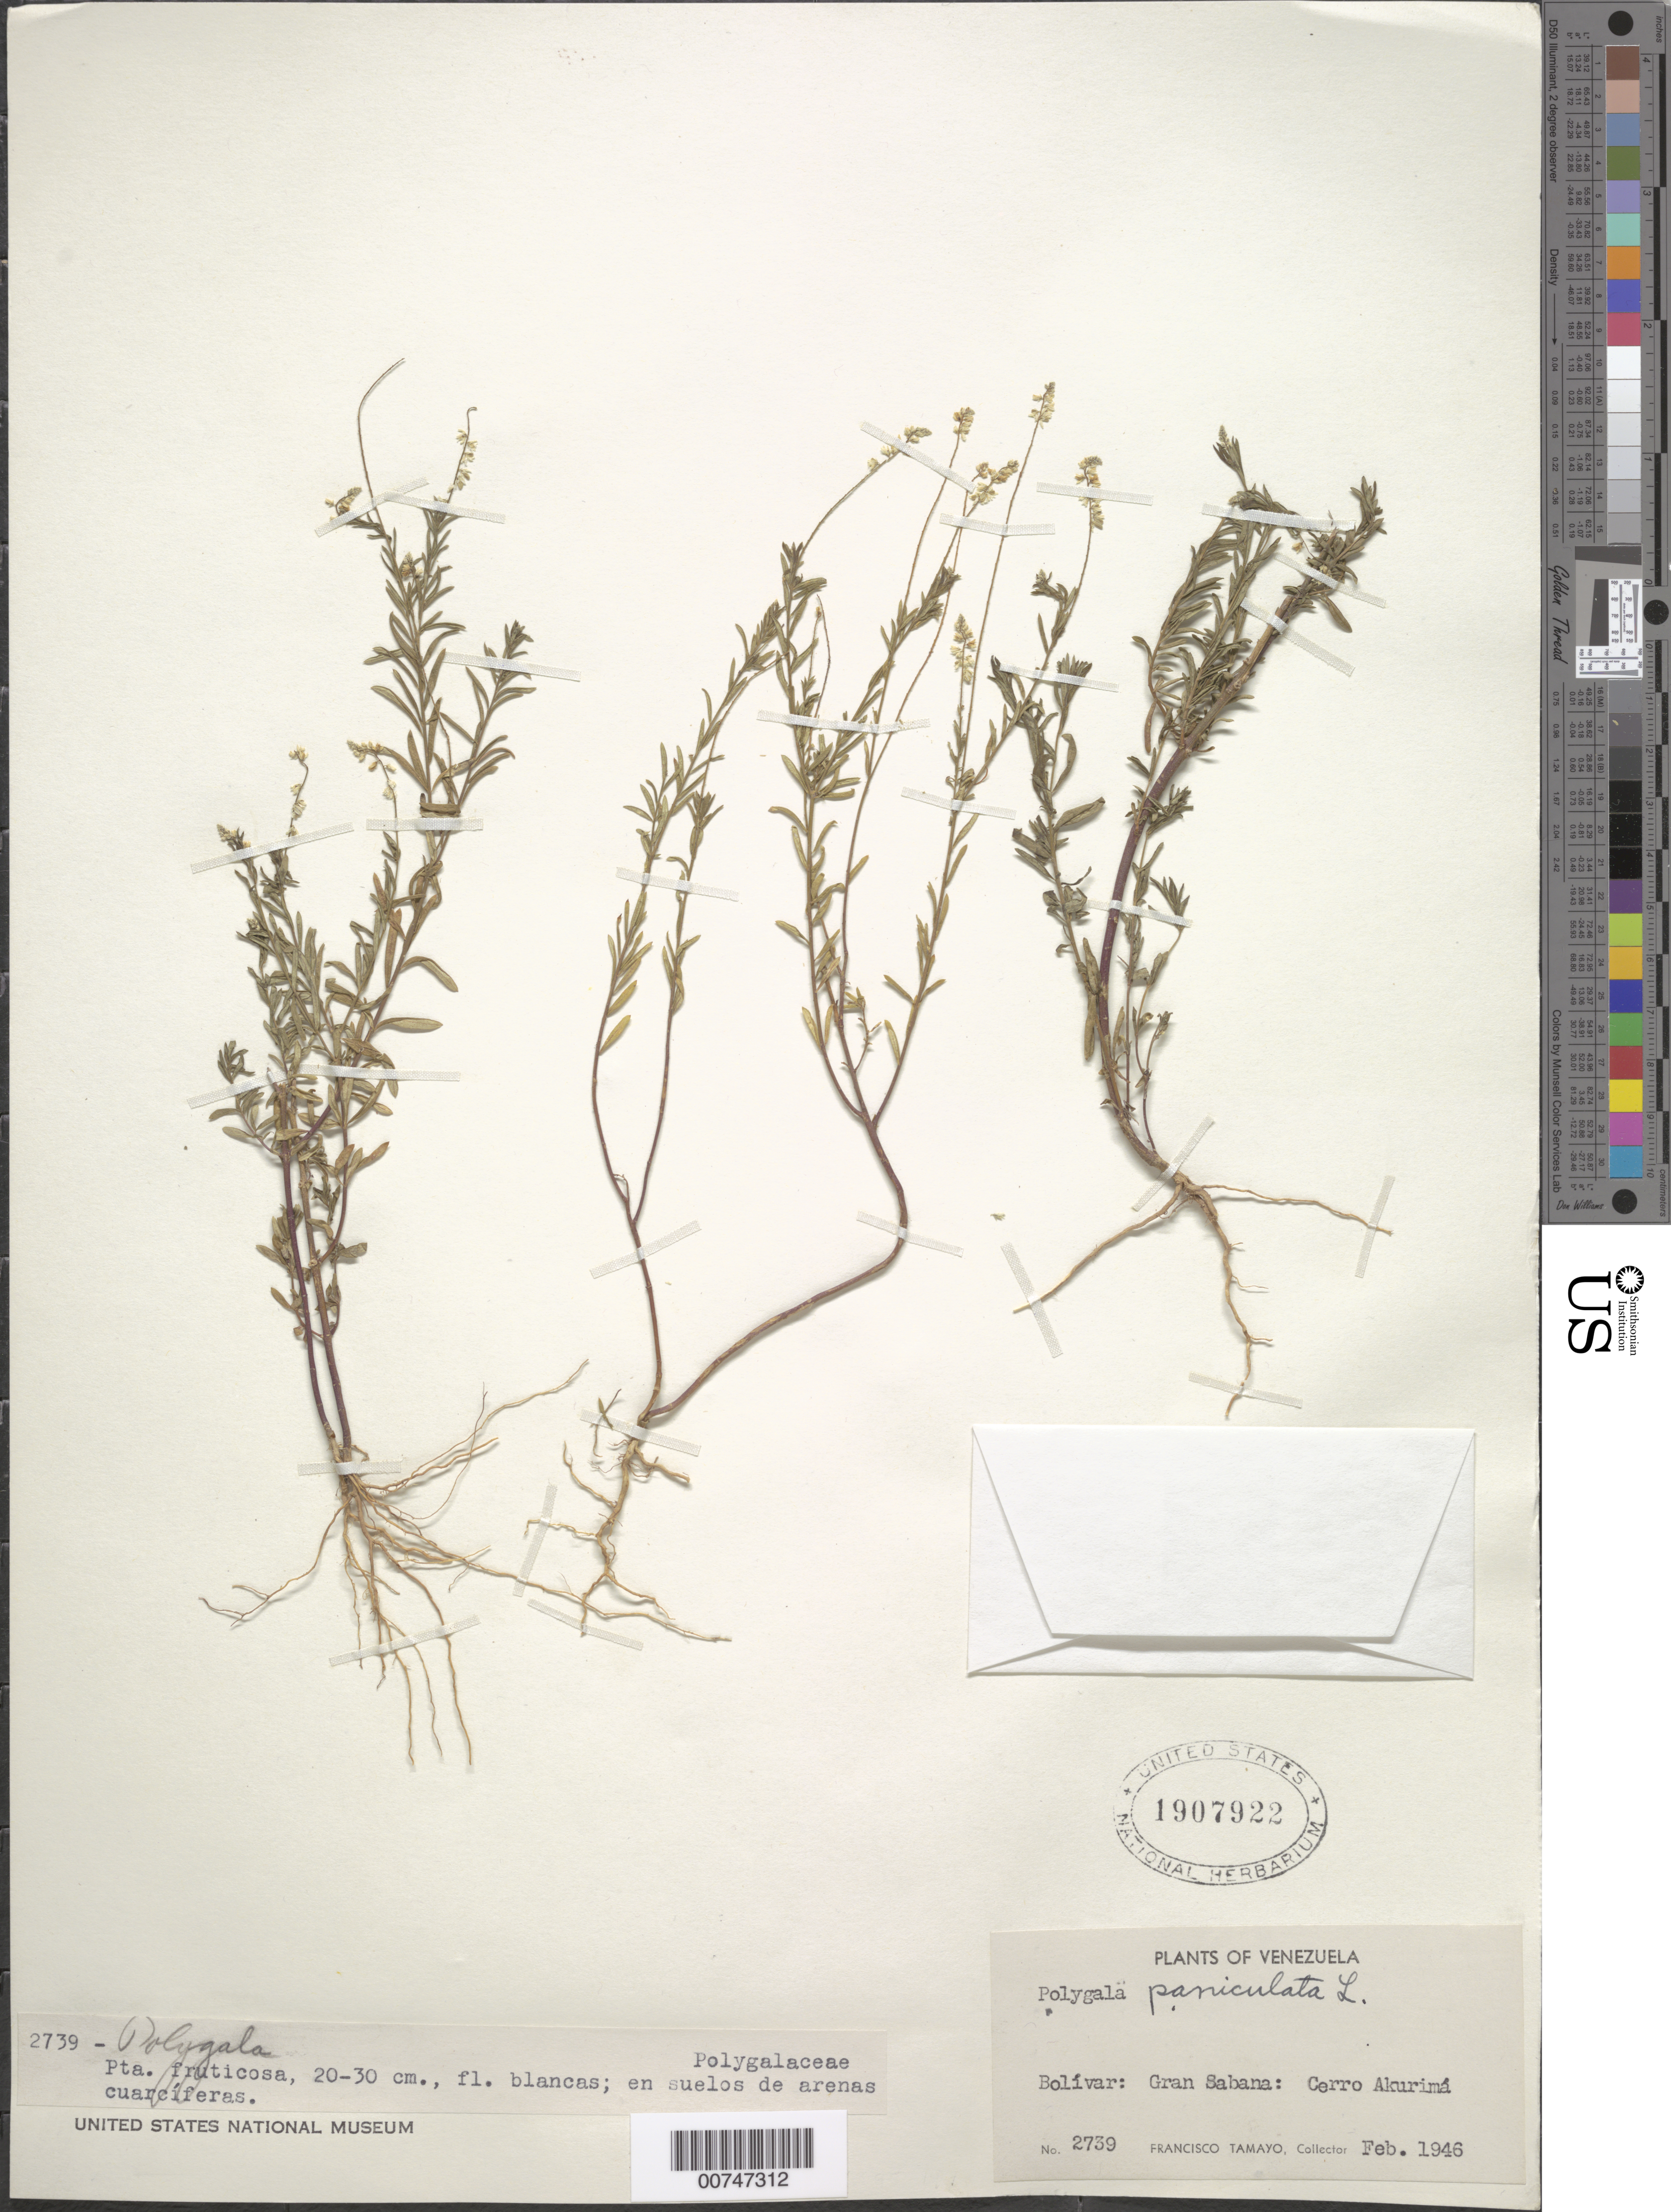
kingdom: Plantae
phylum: Tracheophyta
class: Magnoliopsida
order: Fabales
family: Polygalaceae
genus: Polygala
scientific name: Polygala paniculata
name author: L.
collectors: F. Tamayo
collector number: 2739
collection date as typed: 11-Feb-46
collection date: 1946-02-11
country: Venezuela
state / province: Bolívar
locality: Gran Sabana, Sta. Elena, Cerro de Acurimá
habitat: Suelos de arenas cuarciferas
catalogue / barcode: US 1907922